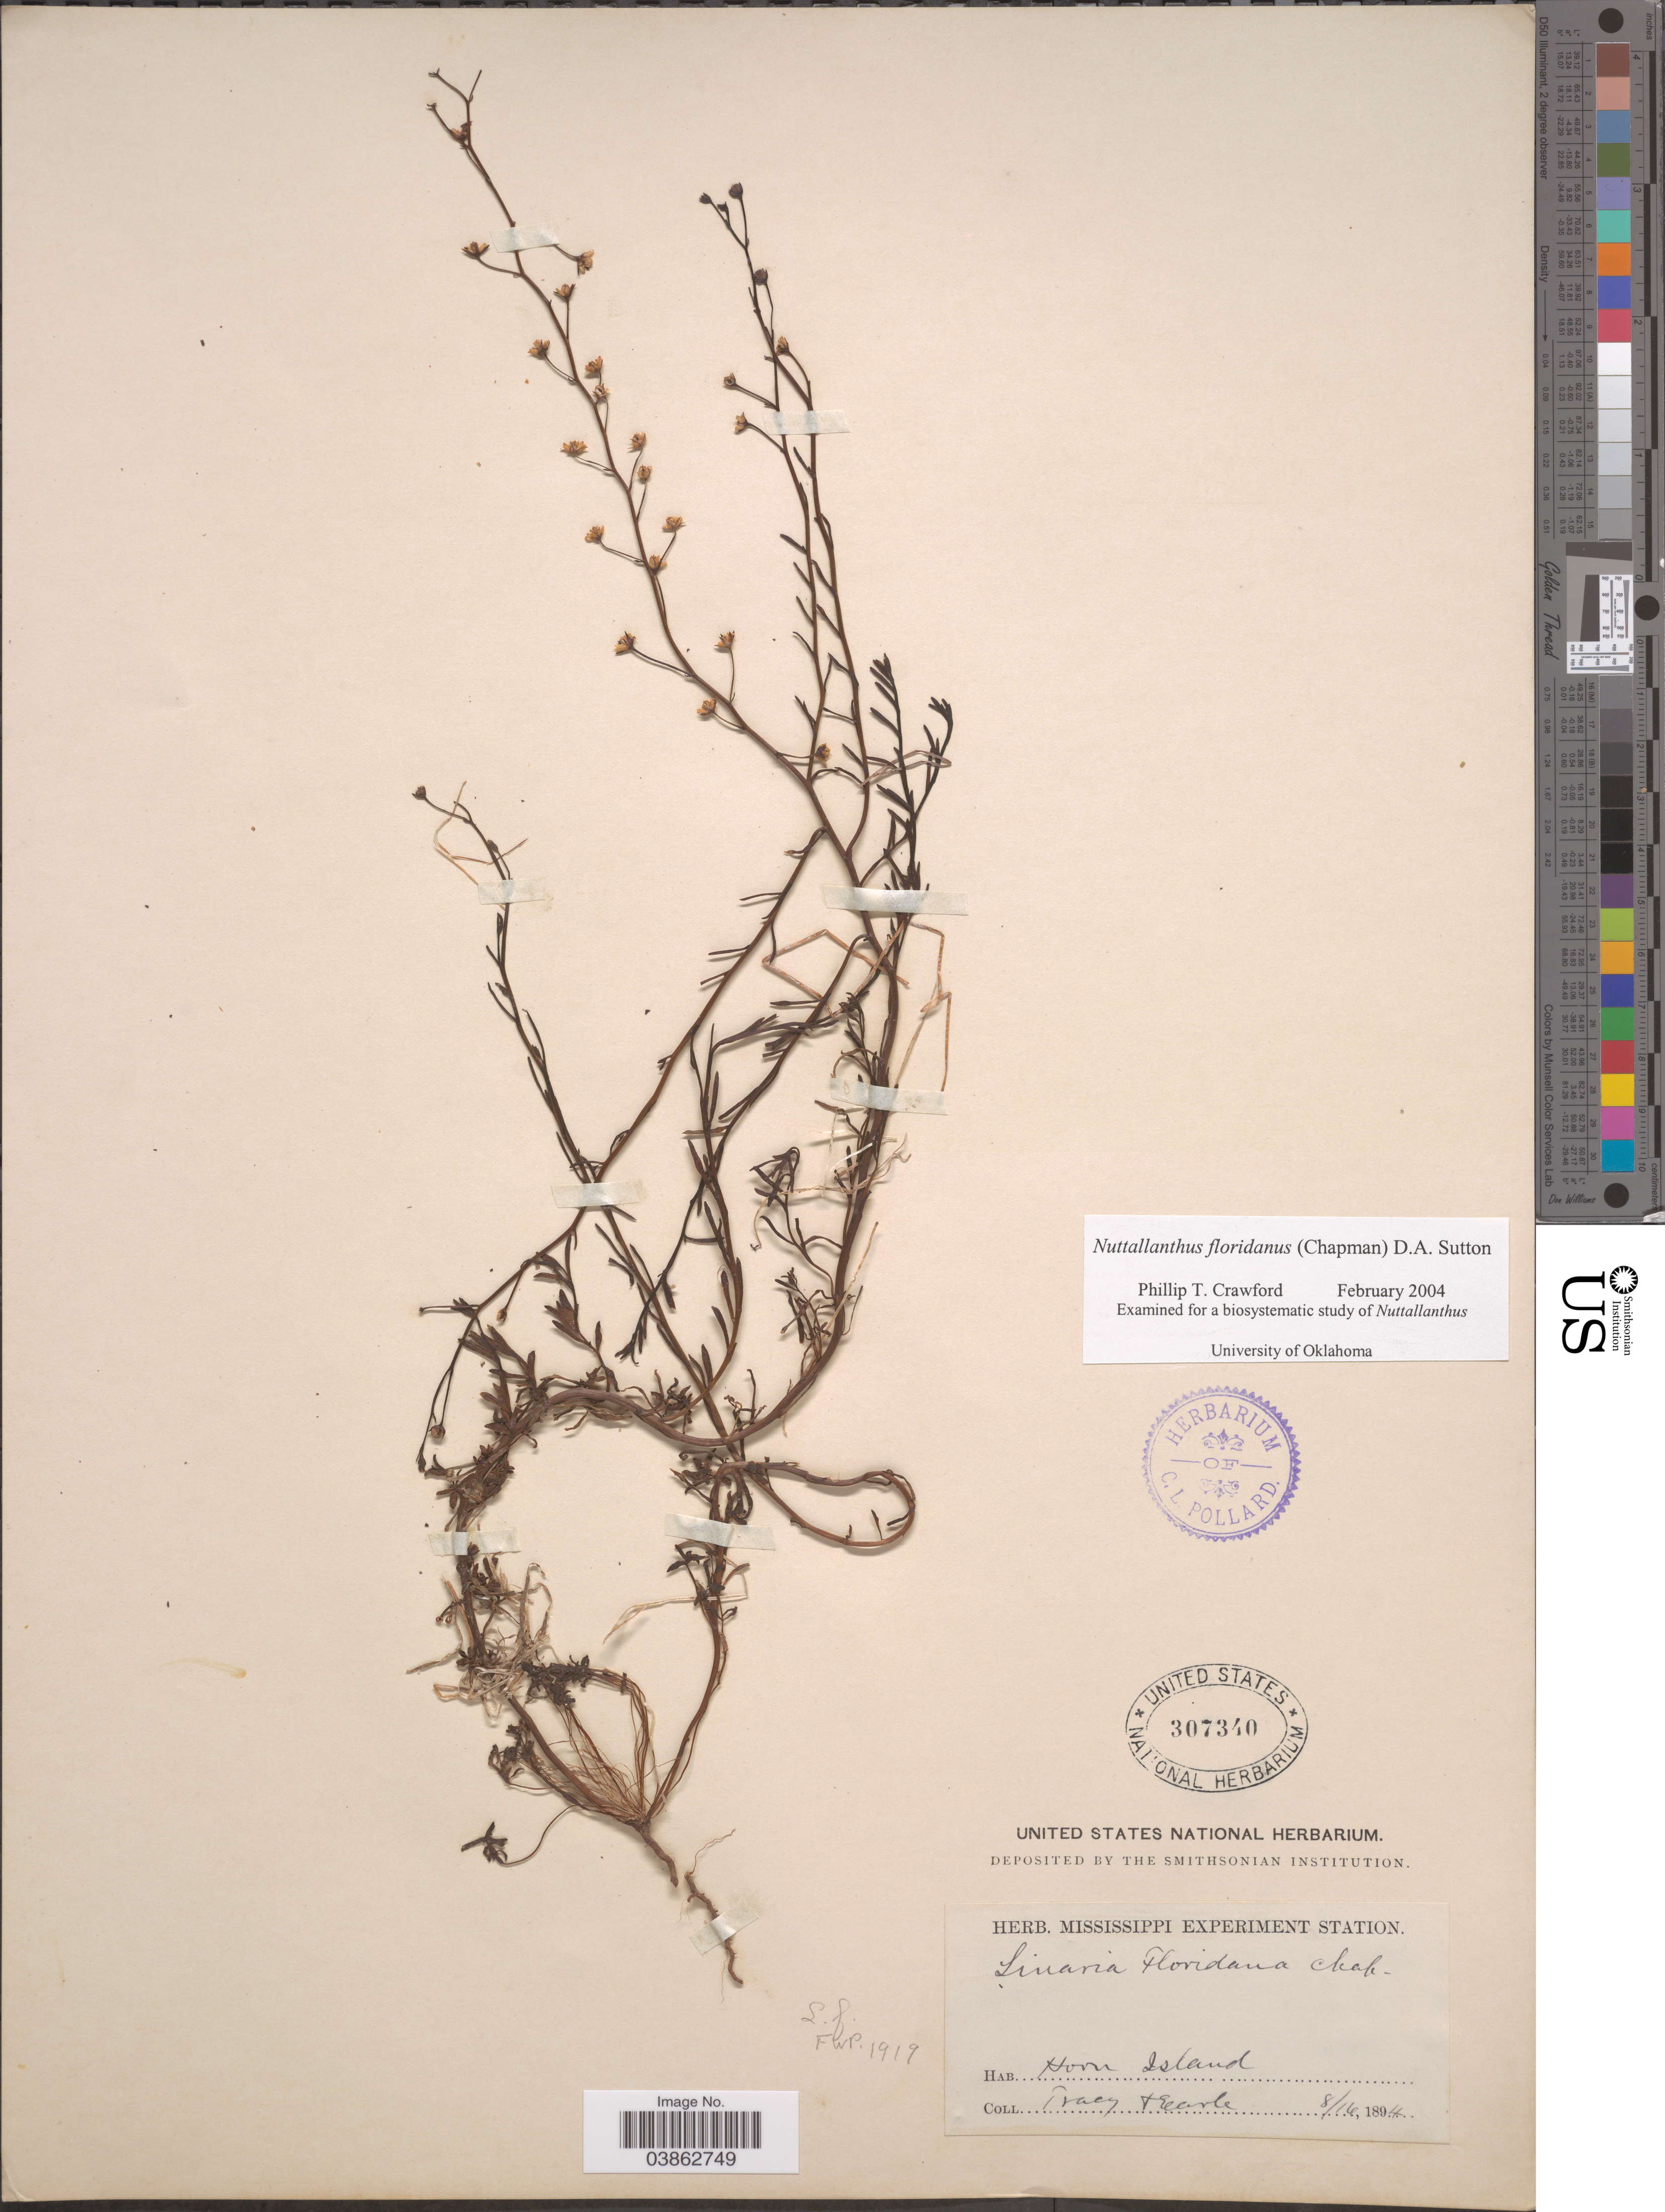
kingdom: Plantae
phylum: Tracheophyta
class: Magnoliopsida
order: Lamiales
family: Plantaginaceae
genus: Linaria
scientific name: Linaria floridana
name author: Chapm.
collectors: -. Tracy & -. Earle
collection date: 1894-08-16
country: United States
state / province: Mississippi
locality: Horn Island.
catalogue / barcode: US 307340